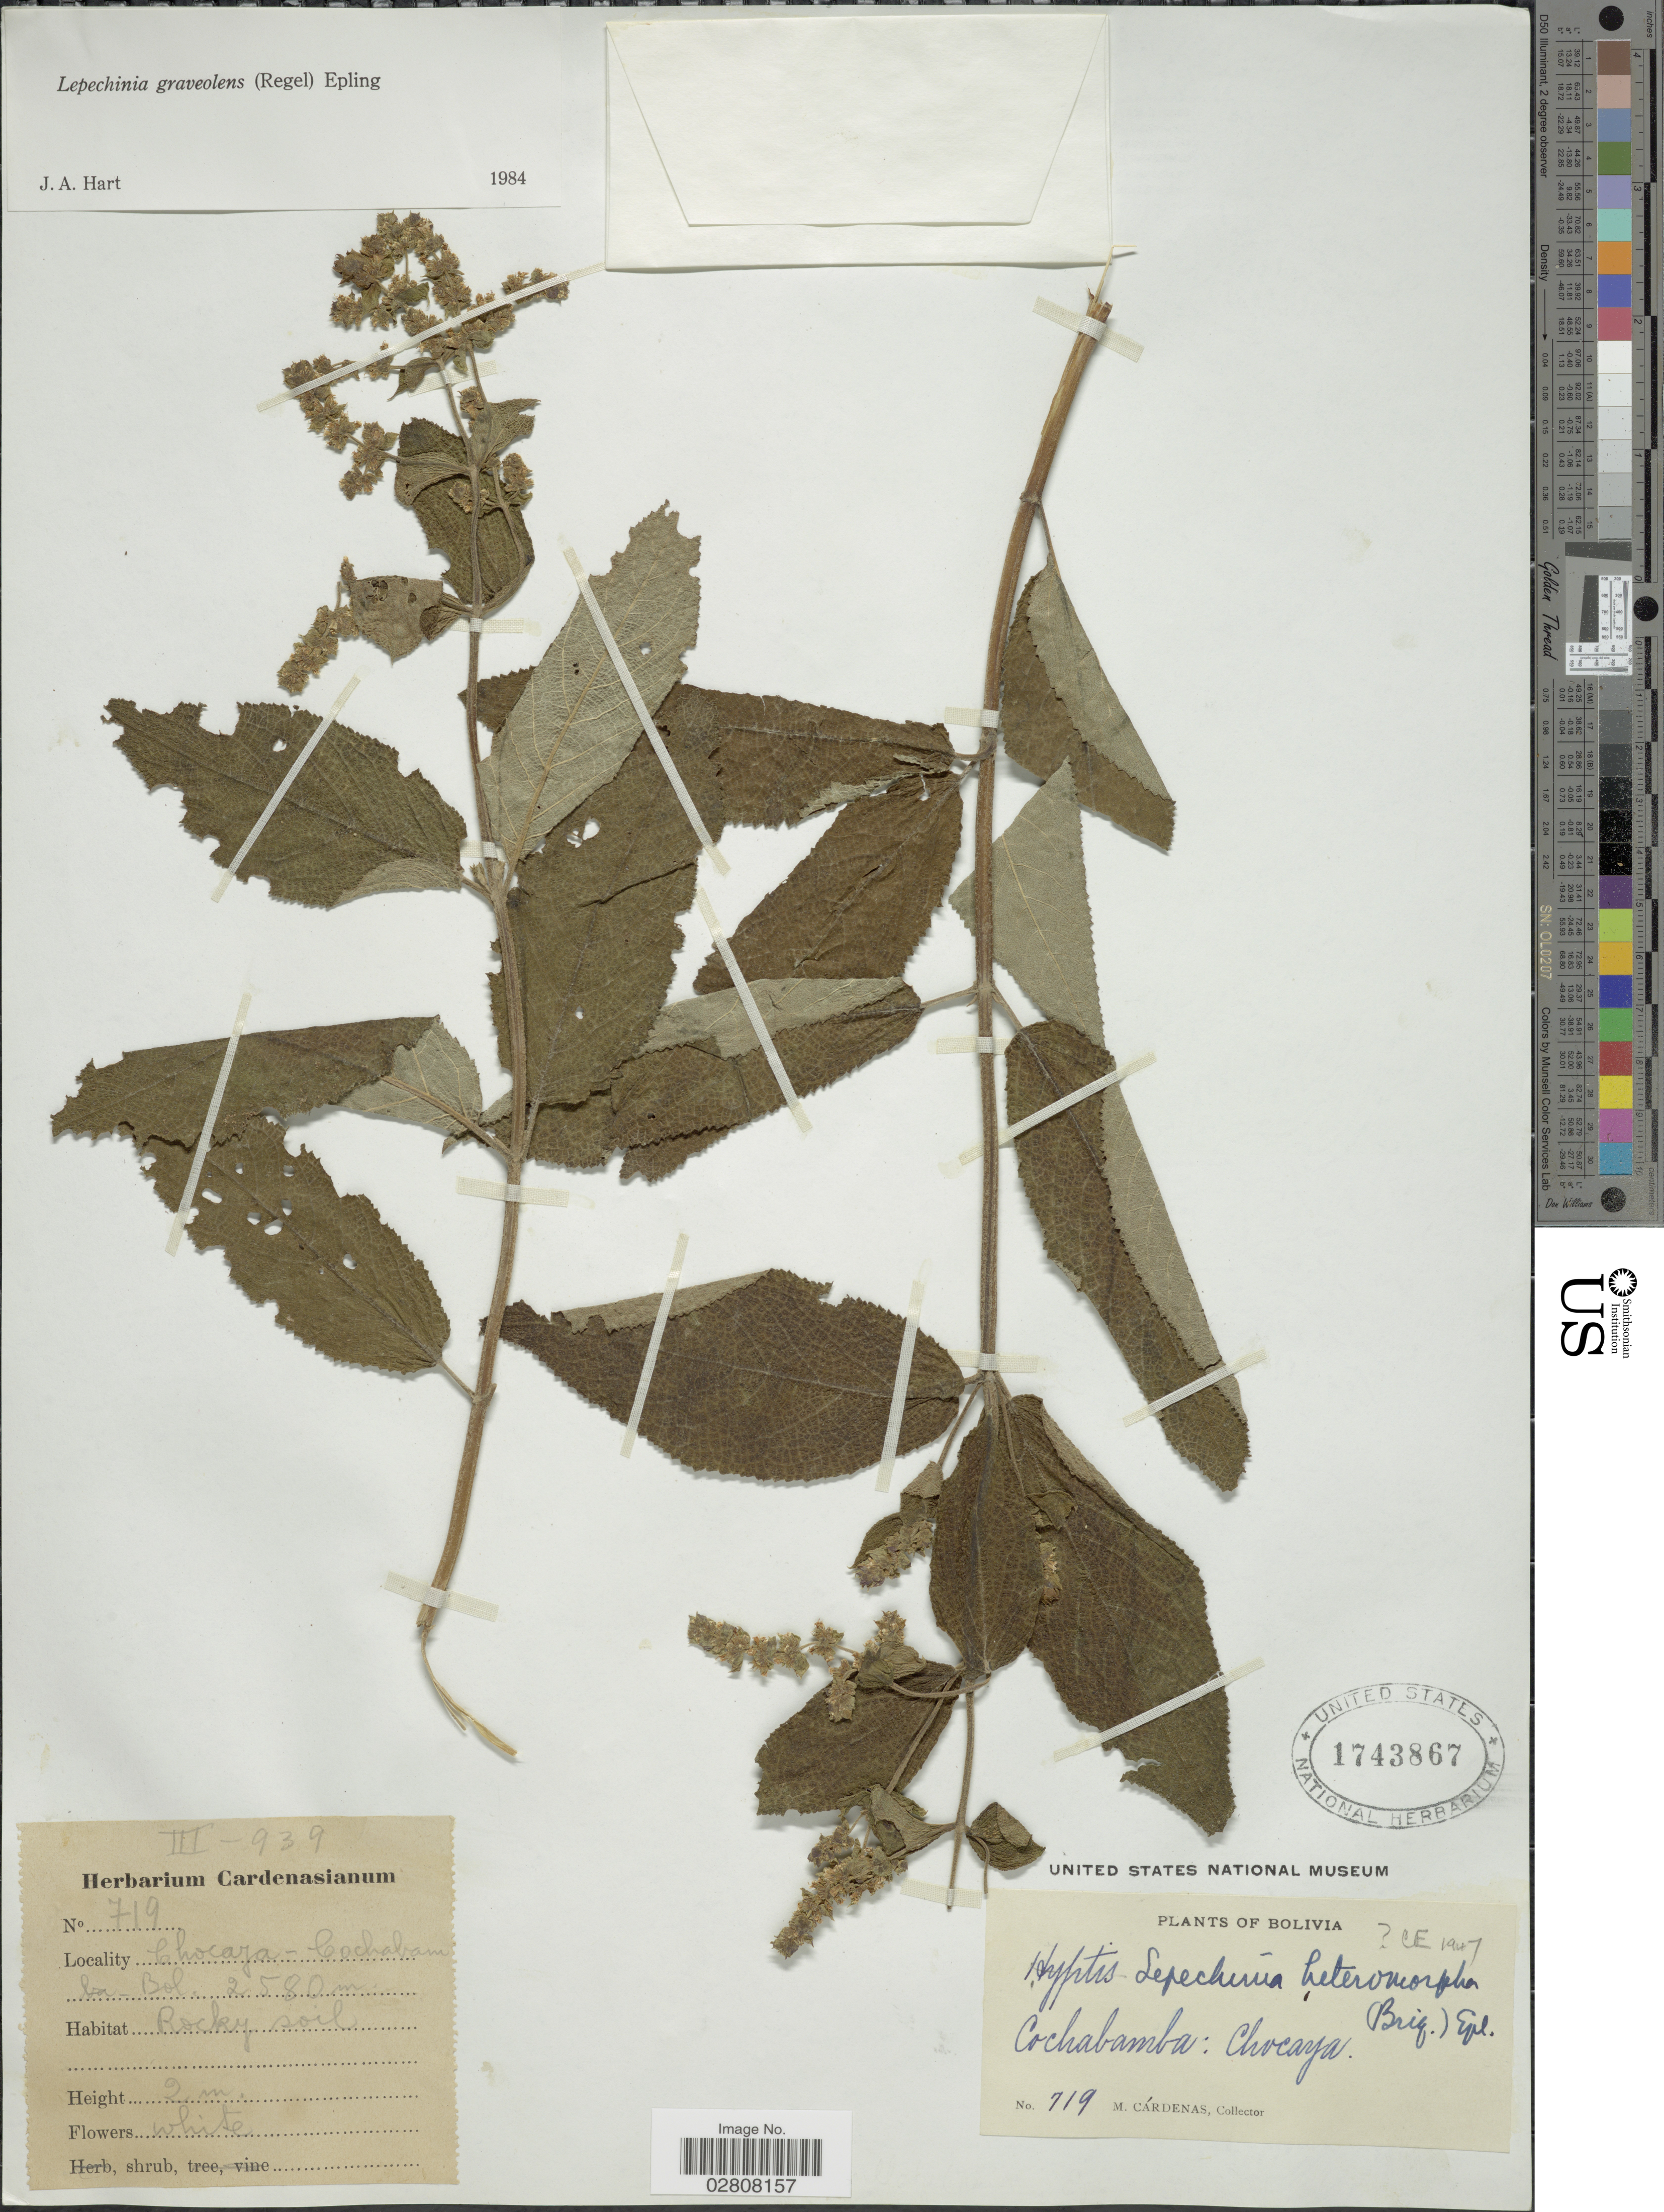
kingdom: Plantae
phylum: Tracheophyta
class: Magnoliopsida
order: Lamiales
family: Lamiaceae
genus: Lepechinia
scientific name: Lepechinia graveolens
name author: (Regel) Epling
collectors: M. Cárdenas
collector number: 719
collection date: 1939-03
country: Bolivia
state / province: Cochabamba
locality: Cochabamba: Chocaya.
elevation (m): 2580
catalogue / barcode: US 1743867